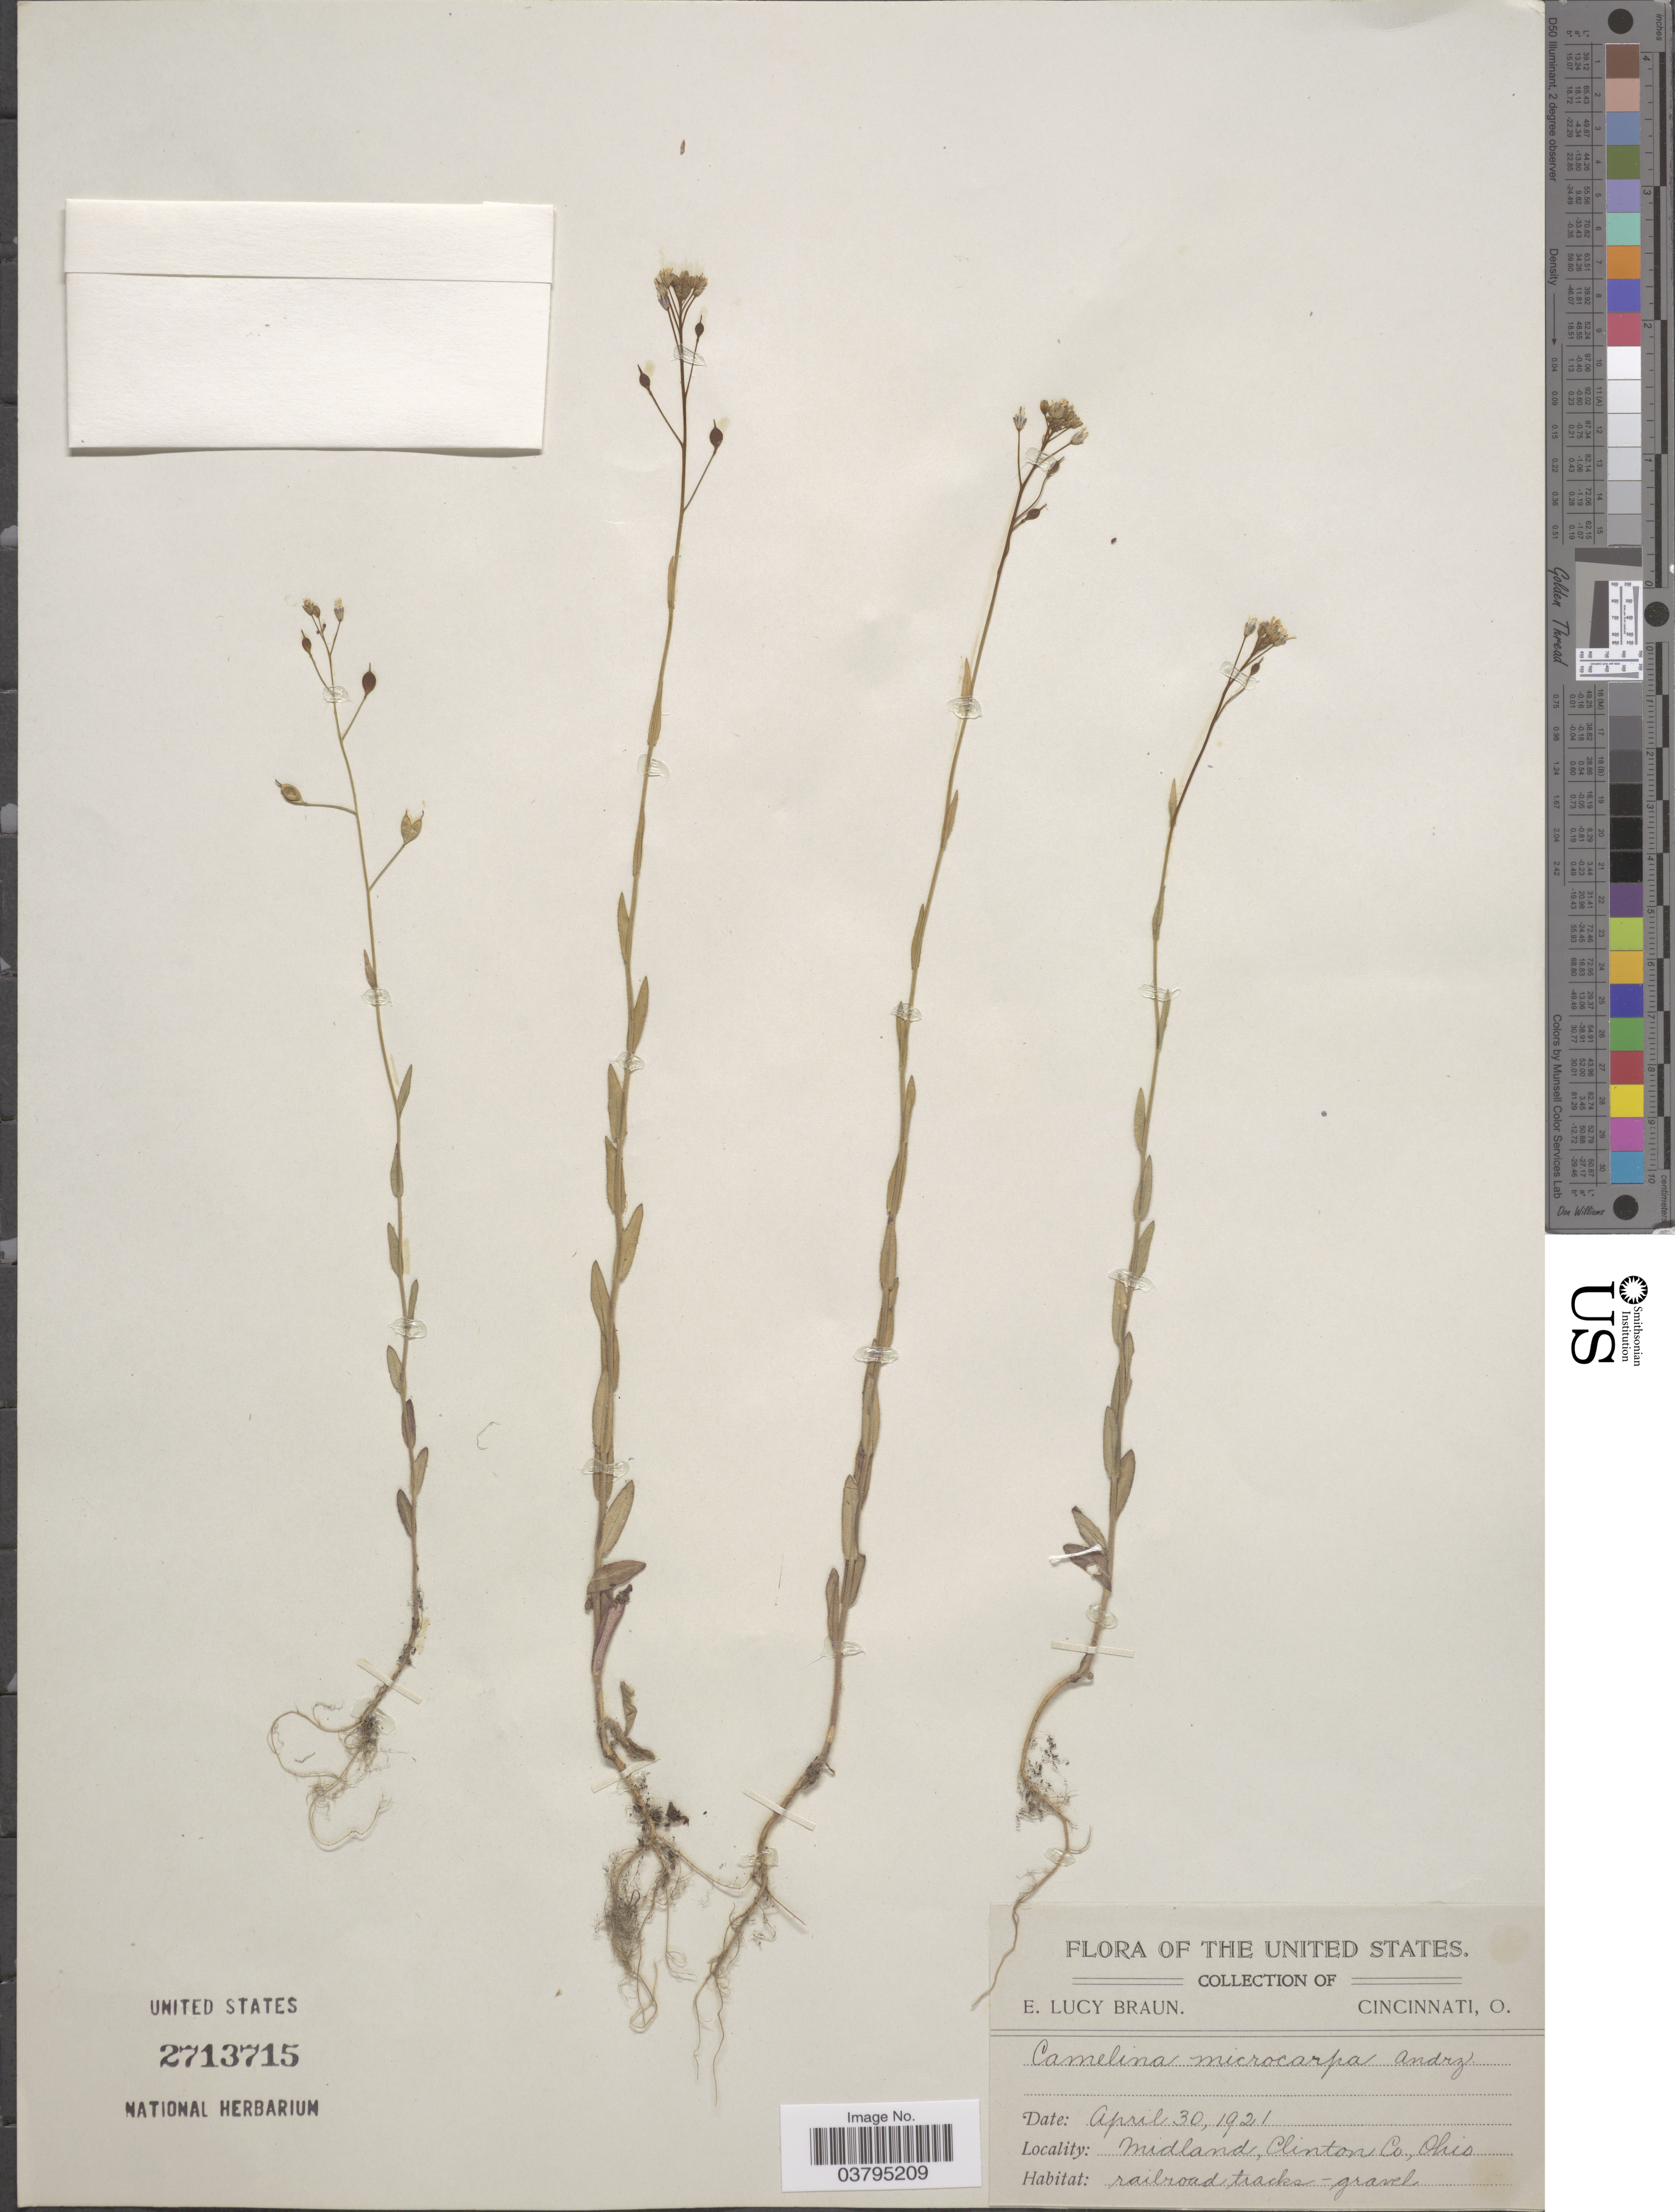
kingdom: Plantae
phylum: Tracheophyta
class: Magnoliopsida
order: Brassicales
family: Brassicaceae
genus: Camelina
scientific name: Camelina microcarpa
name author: DC.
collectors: E. L. Braun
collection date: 1921-04-30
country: United States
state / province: Ohio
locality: Midland, Clinton Co.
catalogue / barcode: US 2713715